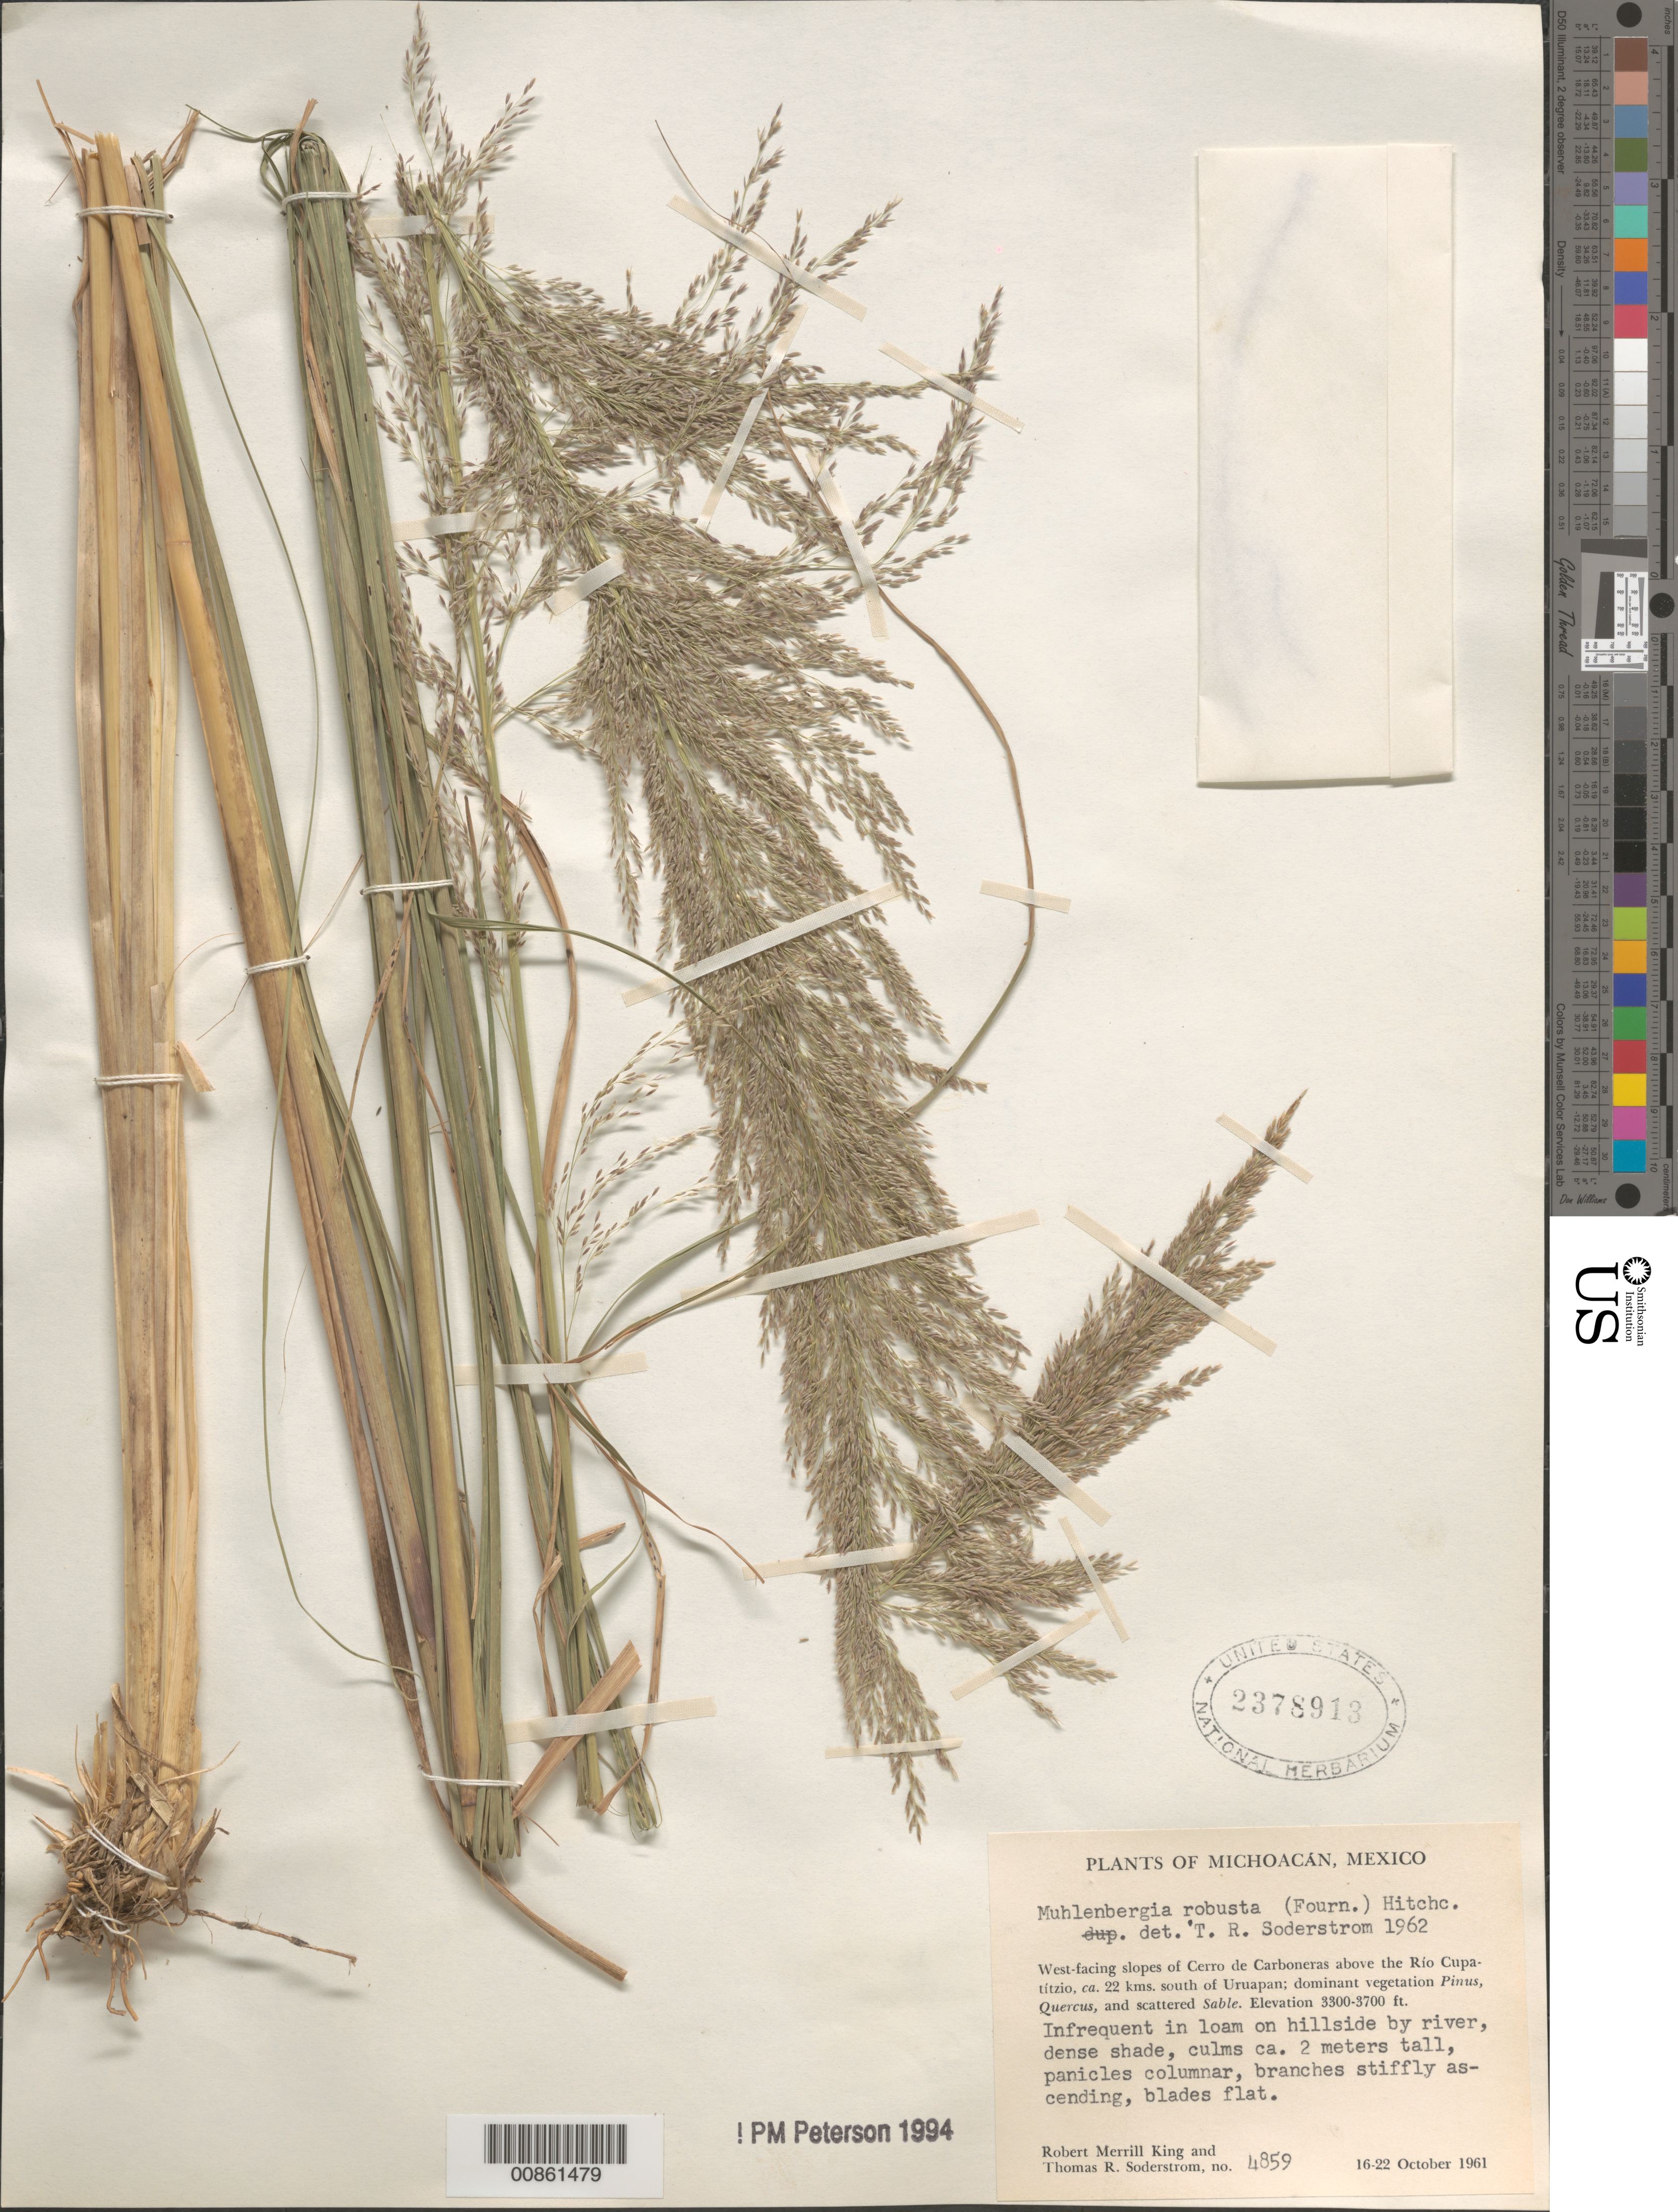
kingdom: Plantae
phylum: Tracheophyta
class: Liliopsida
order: Poales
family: Poaceae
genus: Muhlenbergia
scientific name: Muhlenbergia robusta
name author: (E. Fourn.) Hitchc.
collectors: R. M. King & T. R. Soderstrom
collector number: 4859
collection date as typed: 16 Oct 1961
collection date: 1961-10-16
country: Mexico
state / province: Michoacán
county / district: Zamora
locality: Cerro Carboneras above the Río Cupatitzio, ca. 22 km S of Uruapan, mpio. Zamora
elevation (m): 1128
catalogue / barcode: US 2378913